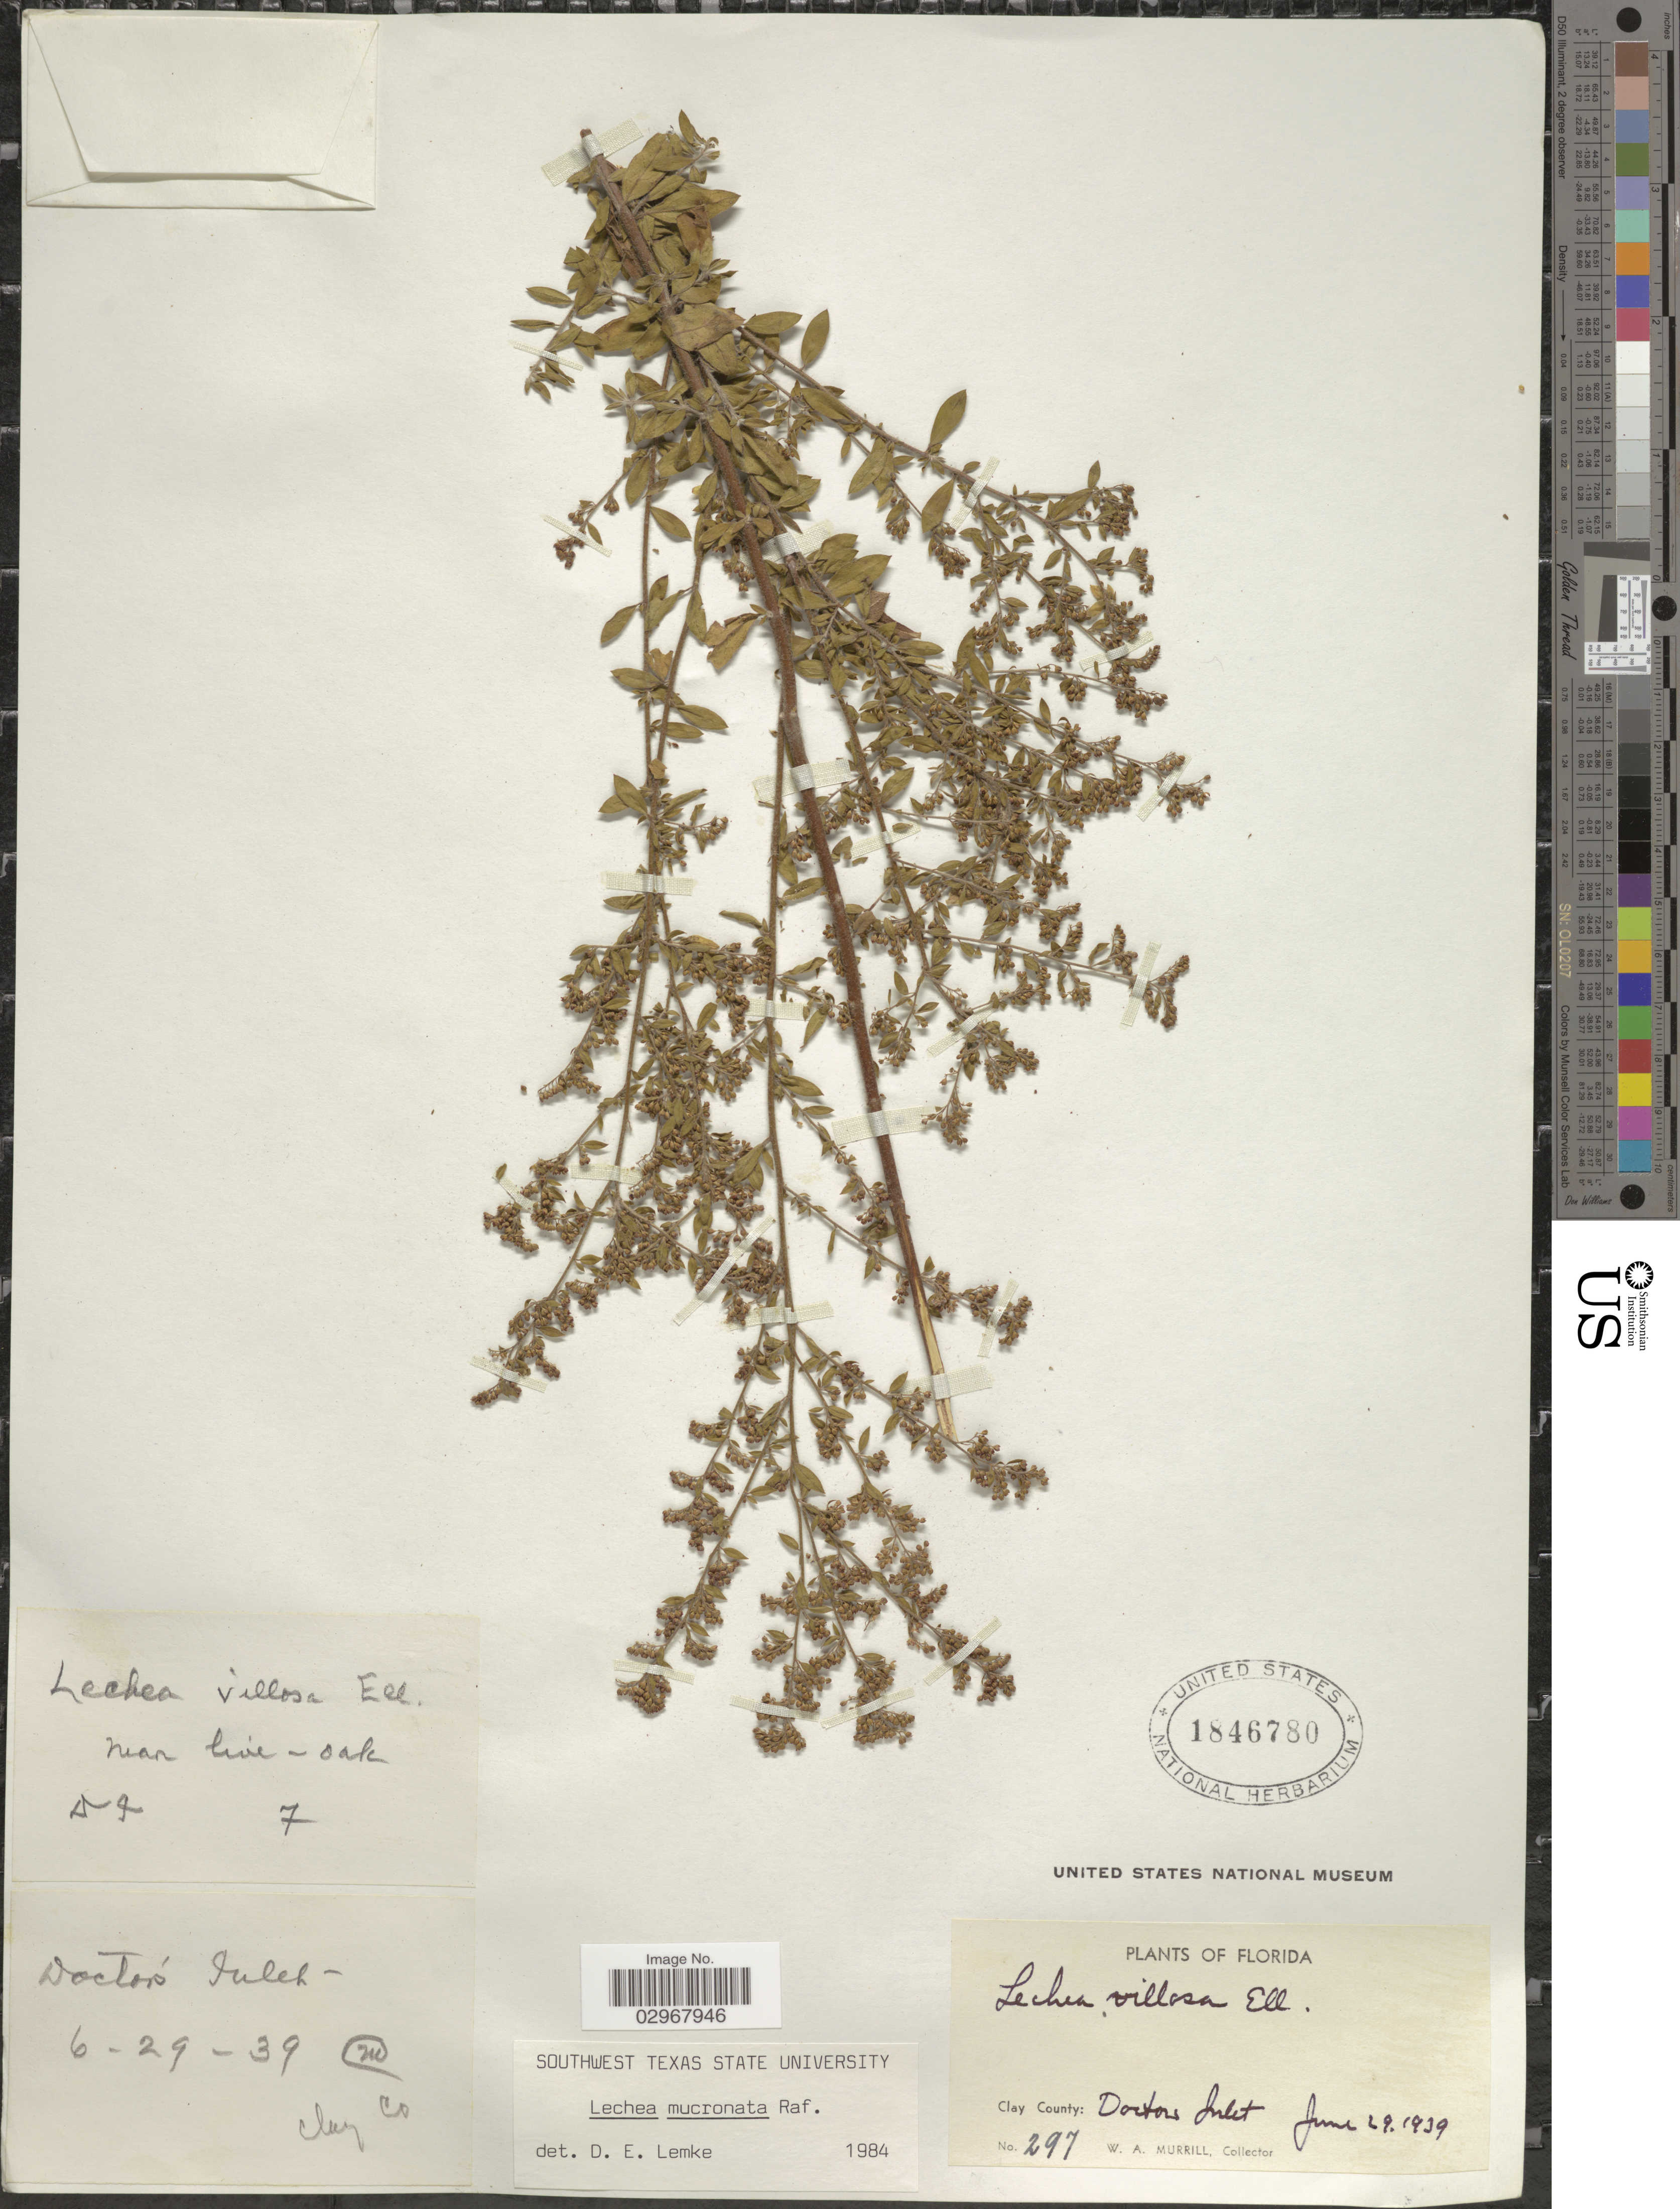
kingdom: Plantae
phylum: Tracheophyta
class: Magnoliopsida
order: Malvales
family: Cistaceae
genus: Lechea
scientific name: Lechea mucronata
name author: Raf.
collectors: W. A. Murrill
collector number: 297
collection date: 1939-06-29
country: United States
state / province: Florida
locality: Clay County: Doctor's Inlet.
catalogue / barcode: US 1846780